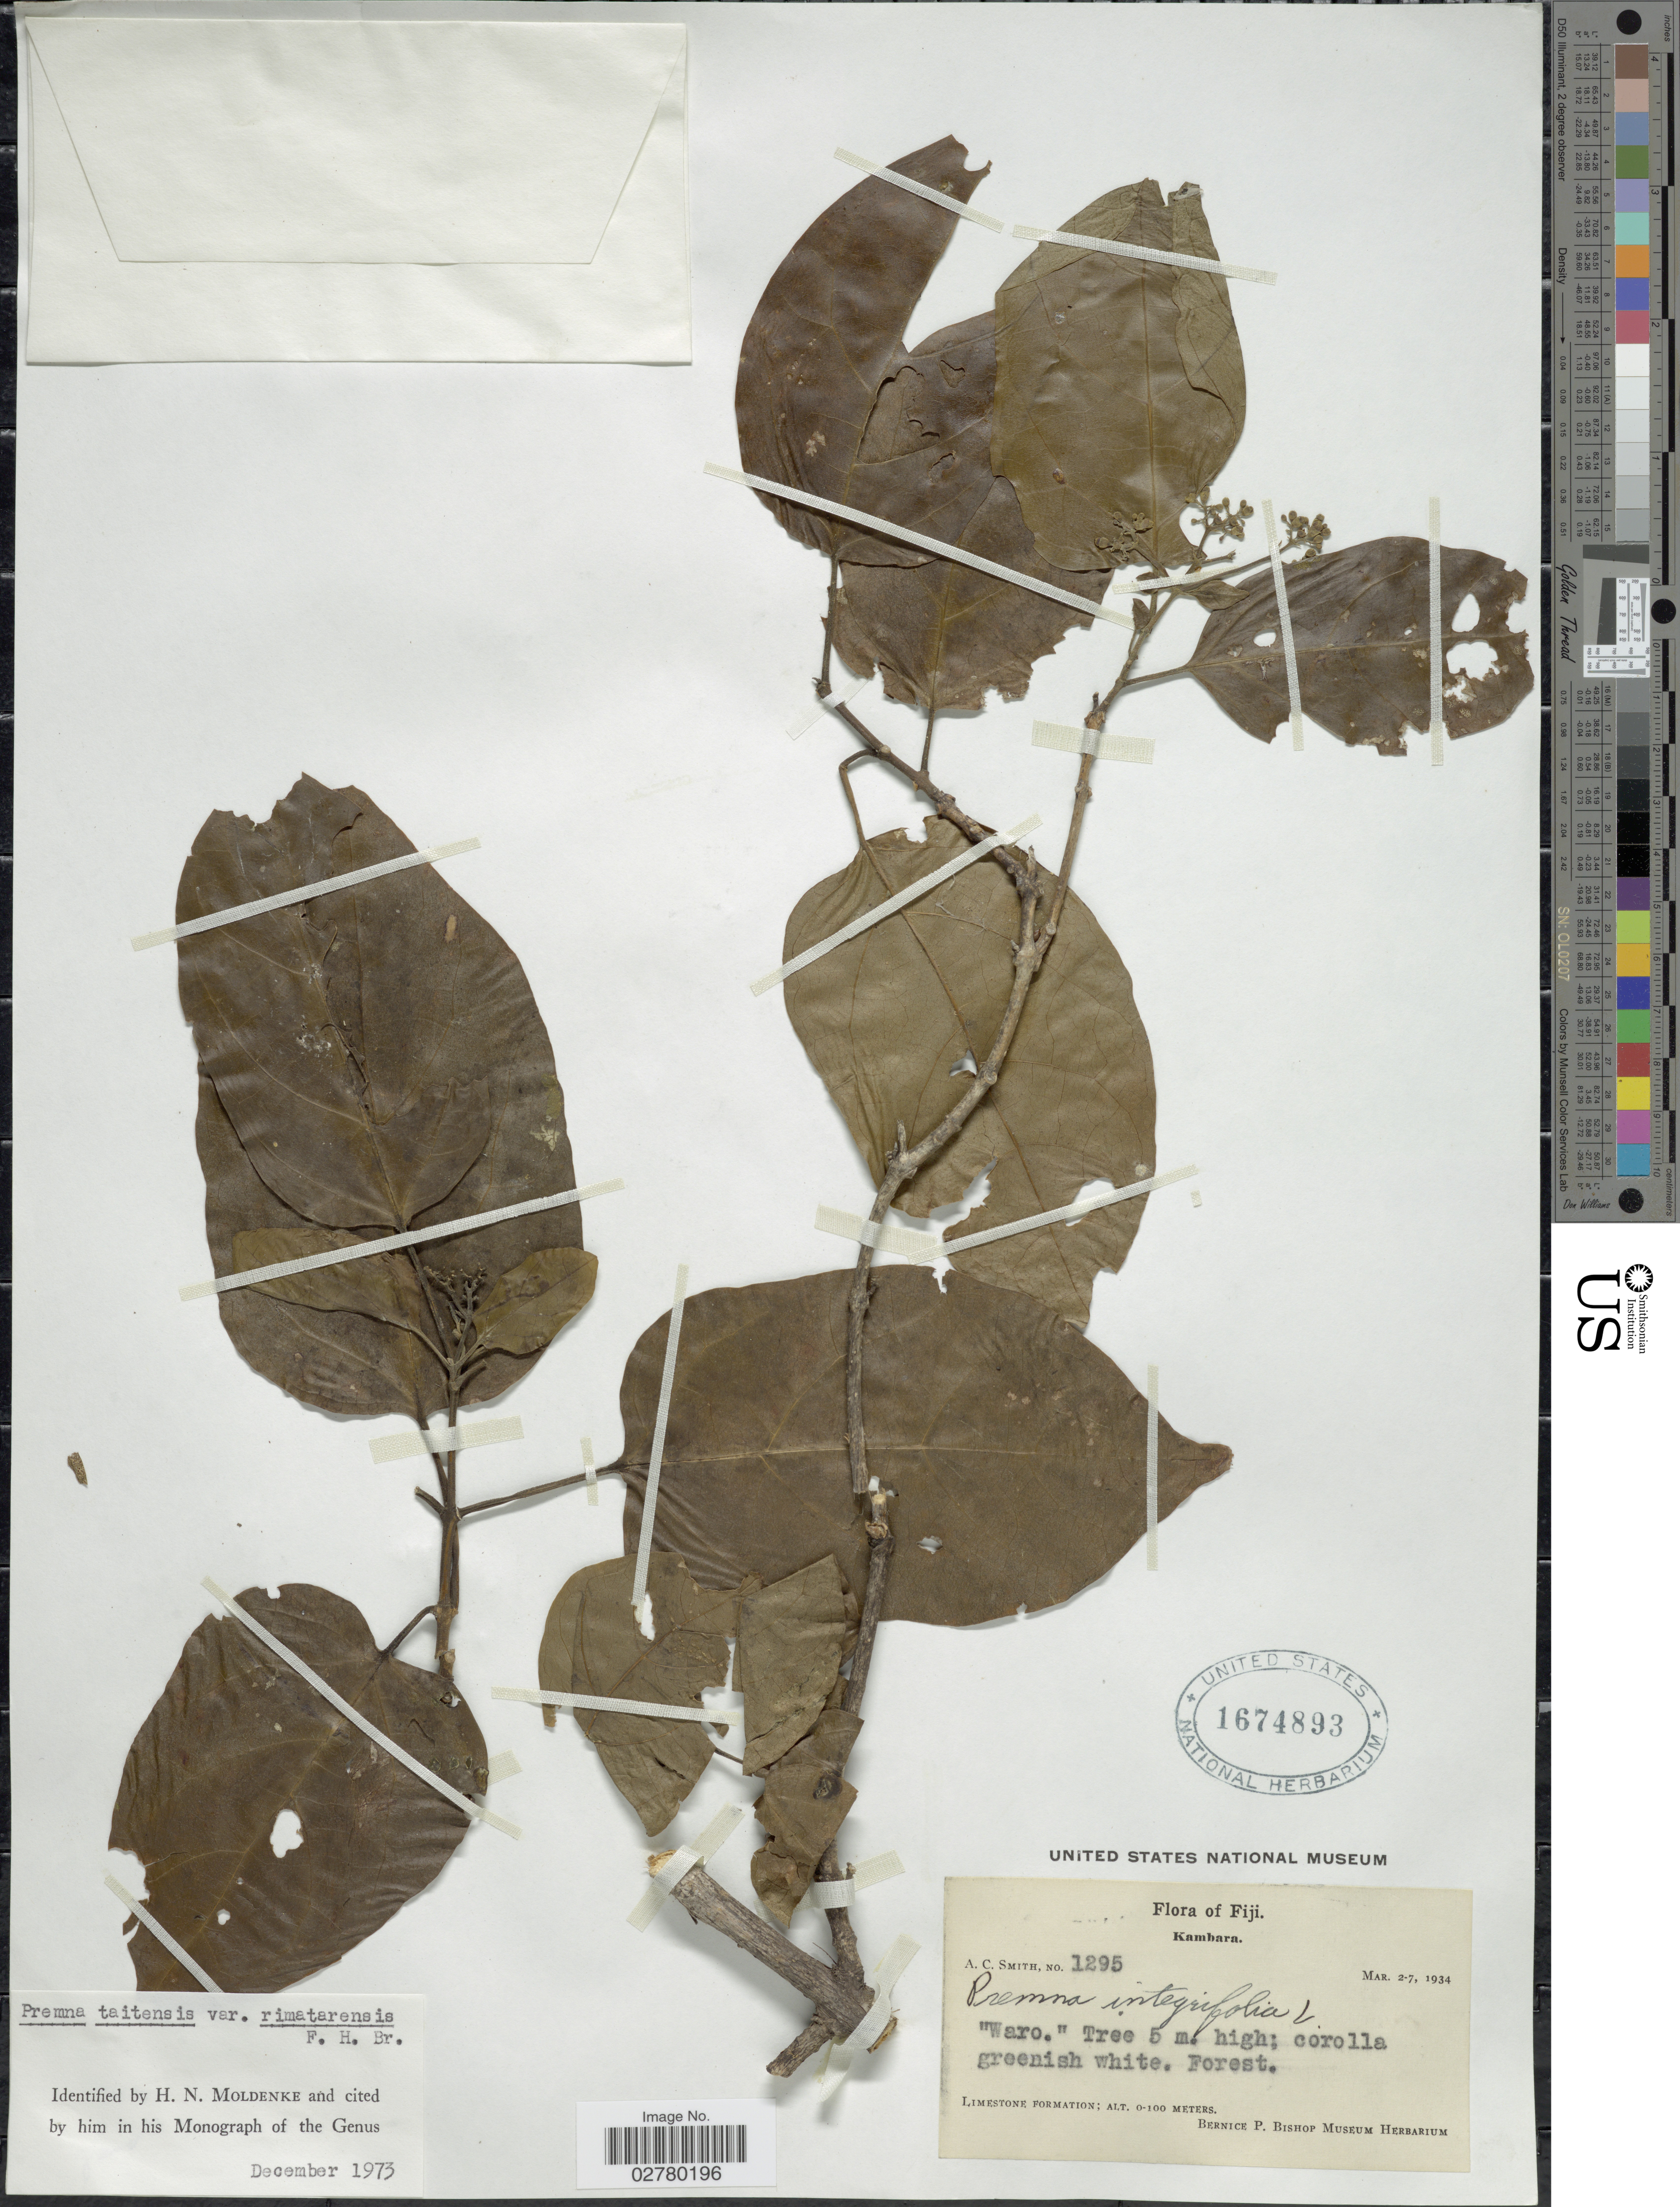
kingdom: Plantae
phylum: Tracheophyta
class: Magnoliopsida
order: Lamiales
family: Lamiaceae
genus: Premna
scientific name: Premna taitensis var. rimatarensis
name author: F. Br.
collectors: A. C. Smith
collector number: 1295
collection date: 1934-03-02/1934-03-07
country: Fiji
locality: Kambara. Limestone Formation.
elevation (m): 0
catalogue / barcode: US 1674893